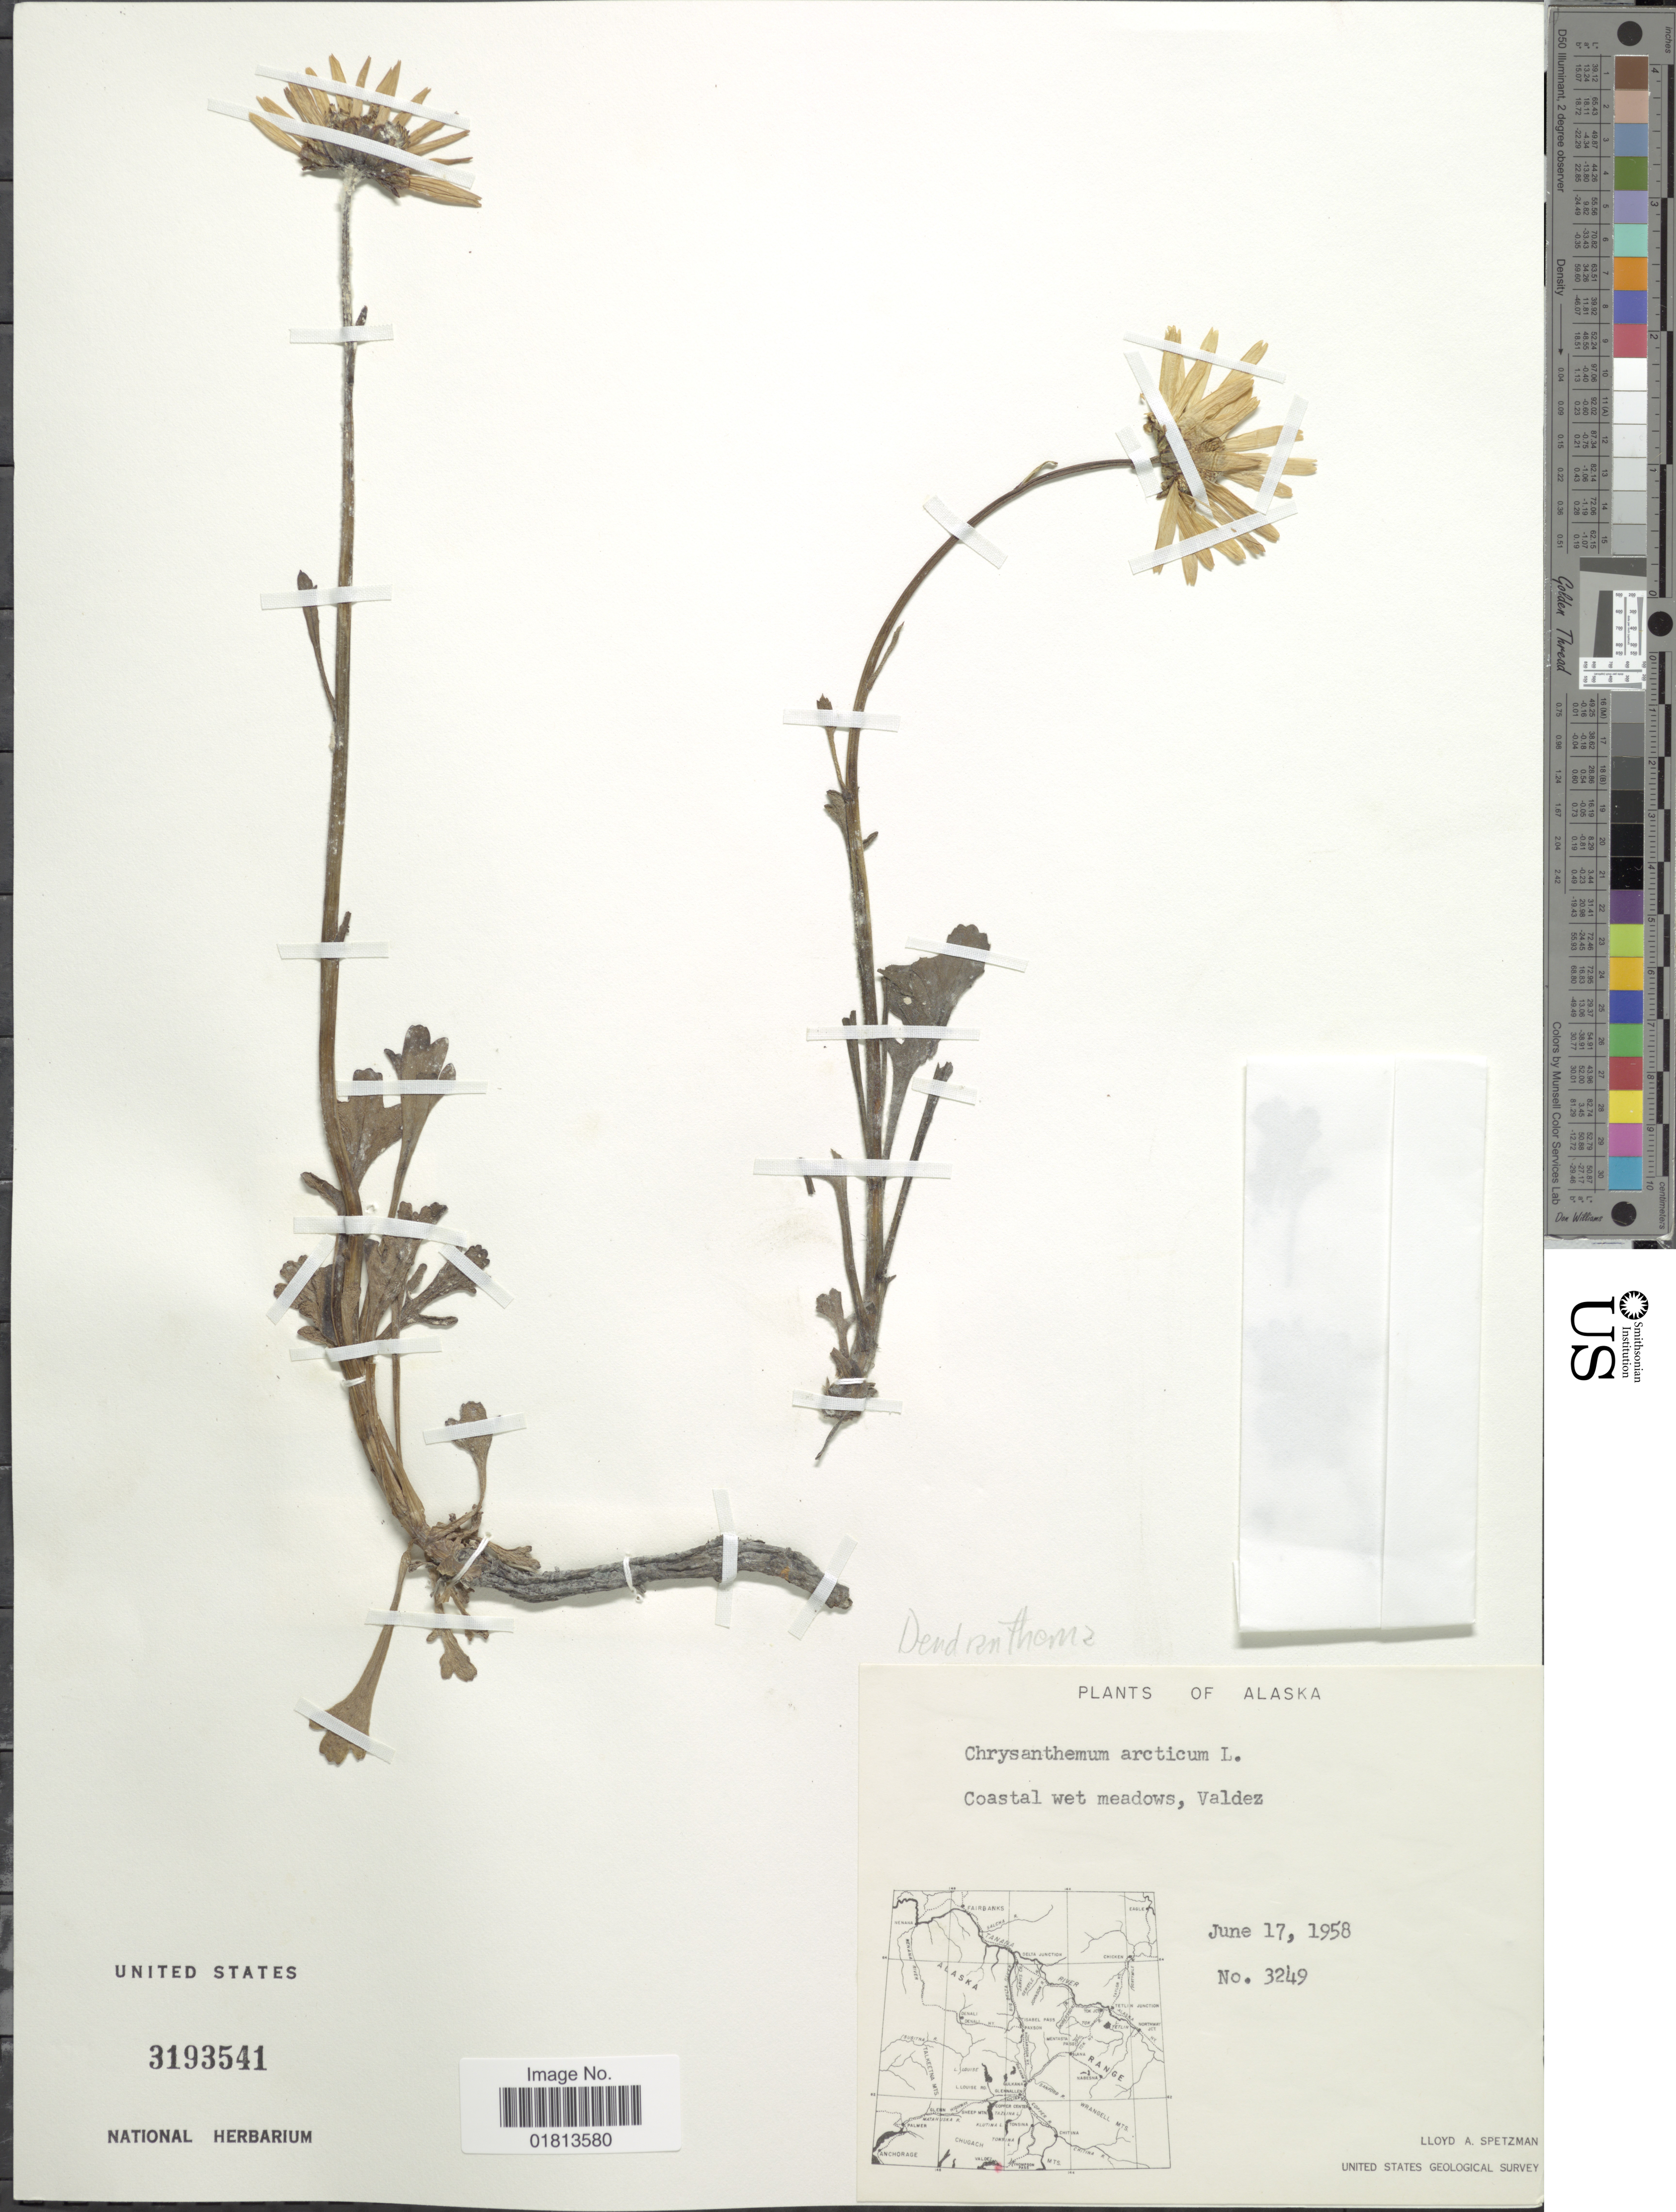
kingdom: Plantae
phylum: Tracheophyta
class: Magnoliopsida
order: Asterales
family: Asteraceae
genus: Dendranthema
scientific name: Dendranthema arcticum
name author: (L.) Tzvelev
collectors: L. Spetzman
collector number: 3249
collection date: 1958-06-17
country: United States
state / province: Alaska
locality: Coastal wet meadows, Valdez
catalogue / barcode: US 3193541